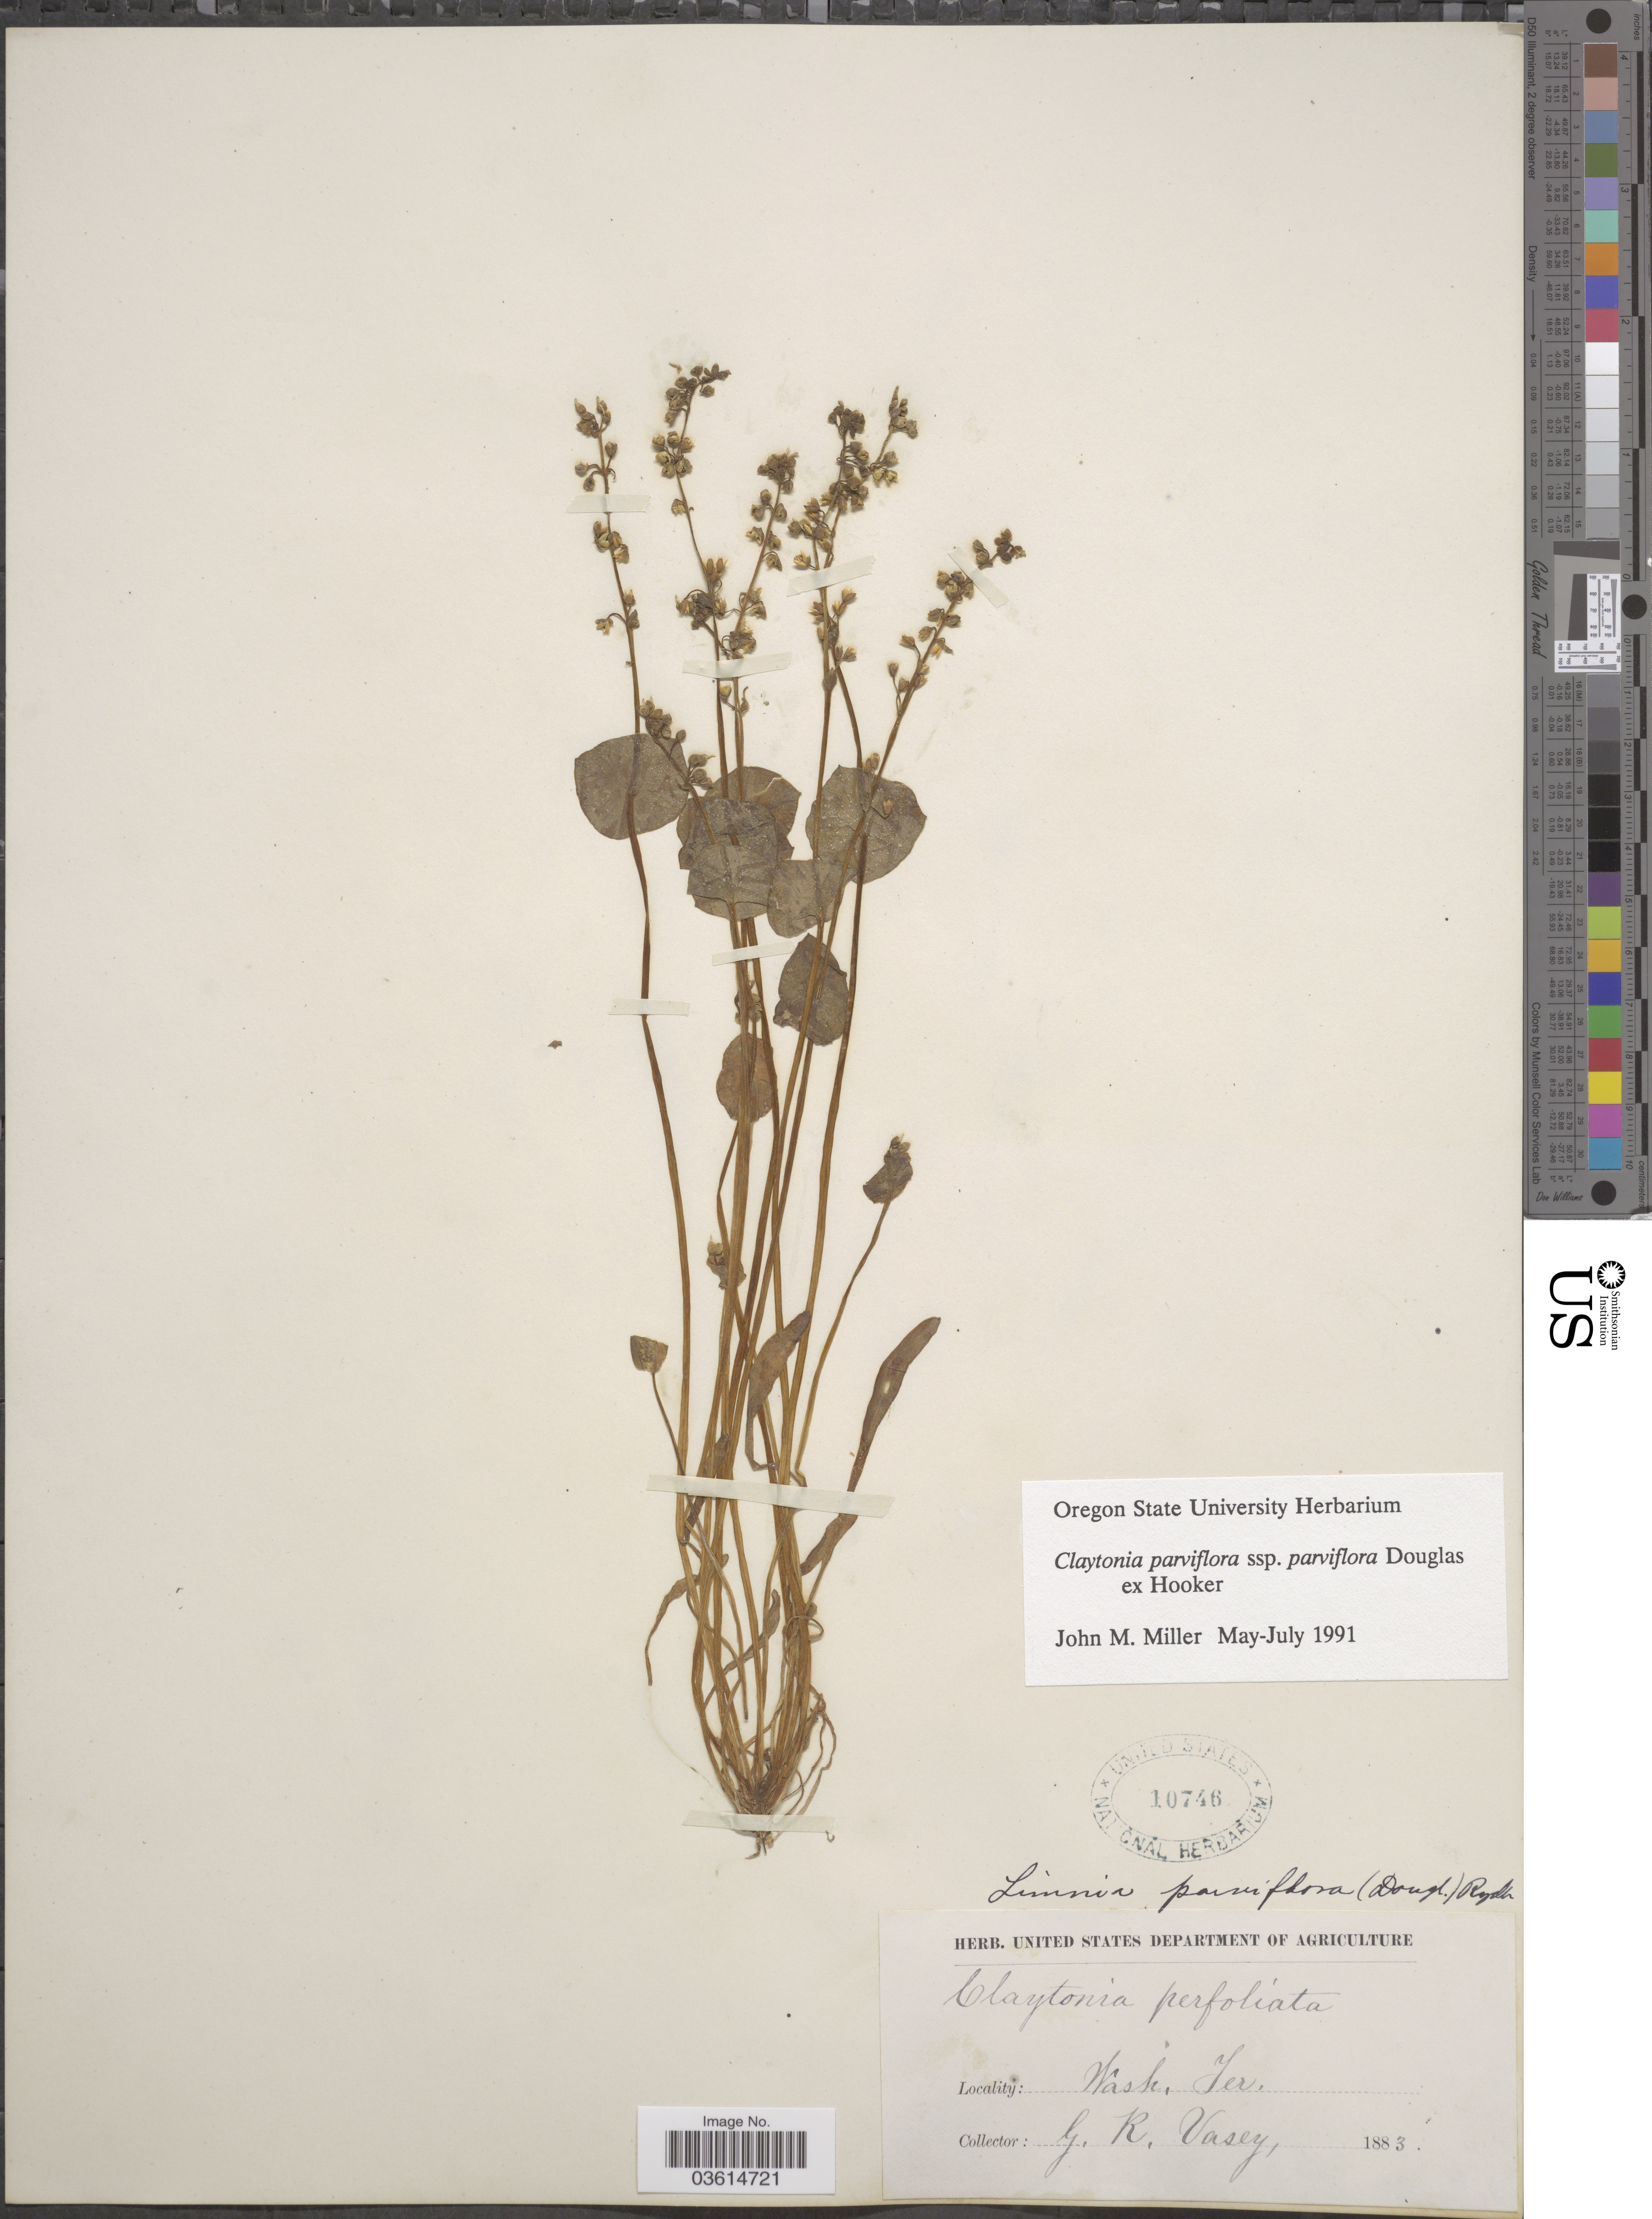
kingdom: Plantae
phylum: Tracheophyta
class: Magnoliopsida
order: Caryophyllales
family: Montiaceae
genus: Claytonia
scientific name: Claytonia parviflora subsp. parviflora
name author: Douglas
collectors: G. R. Vasey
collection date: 1883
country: United States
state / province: Washington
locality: Wash. Ter.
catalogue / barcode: US 10746